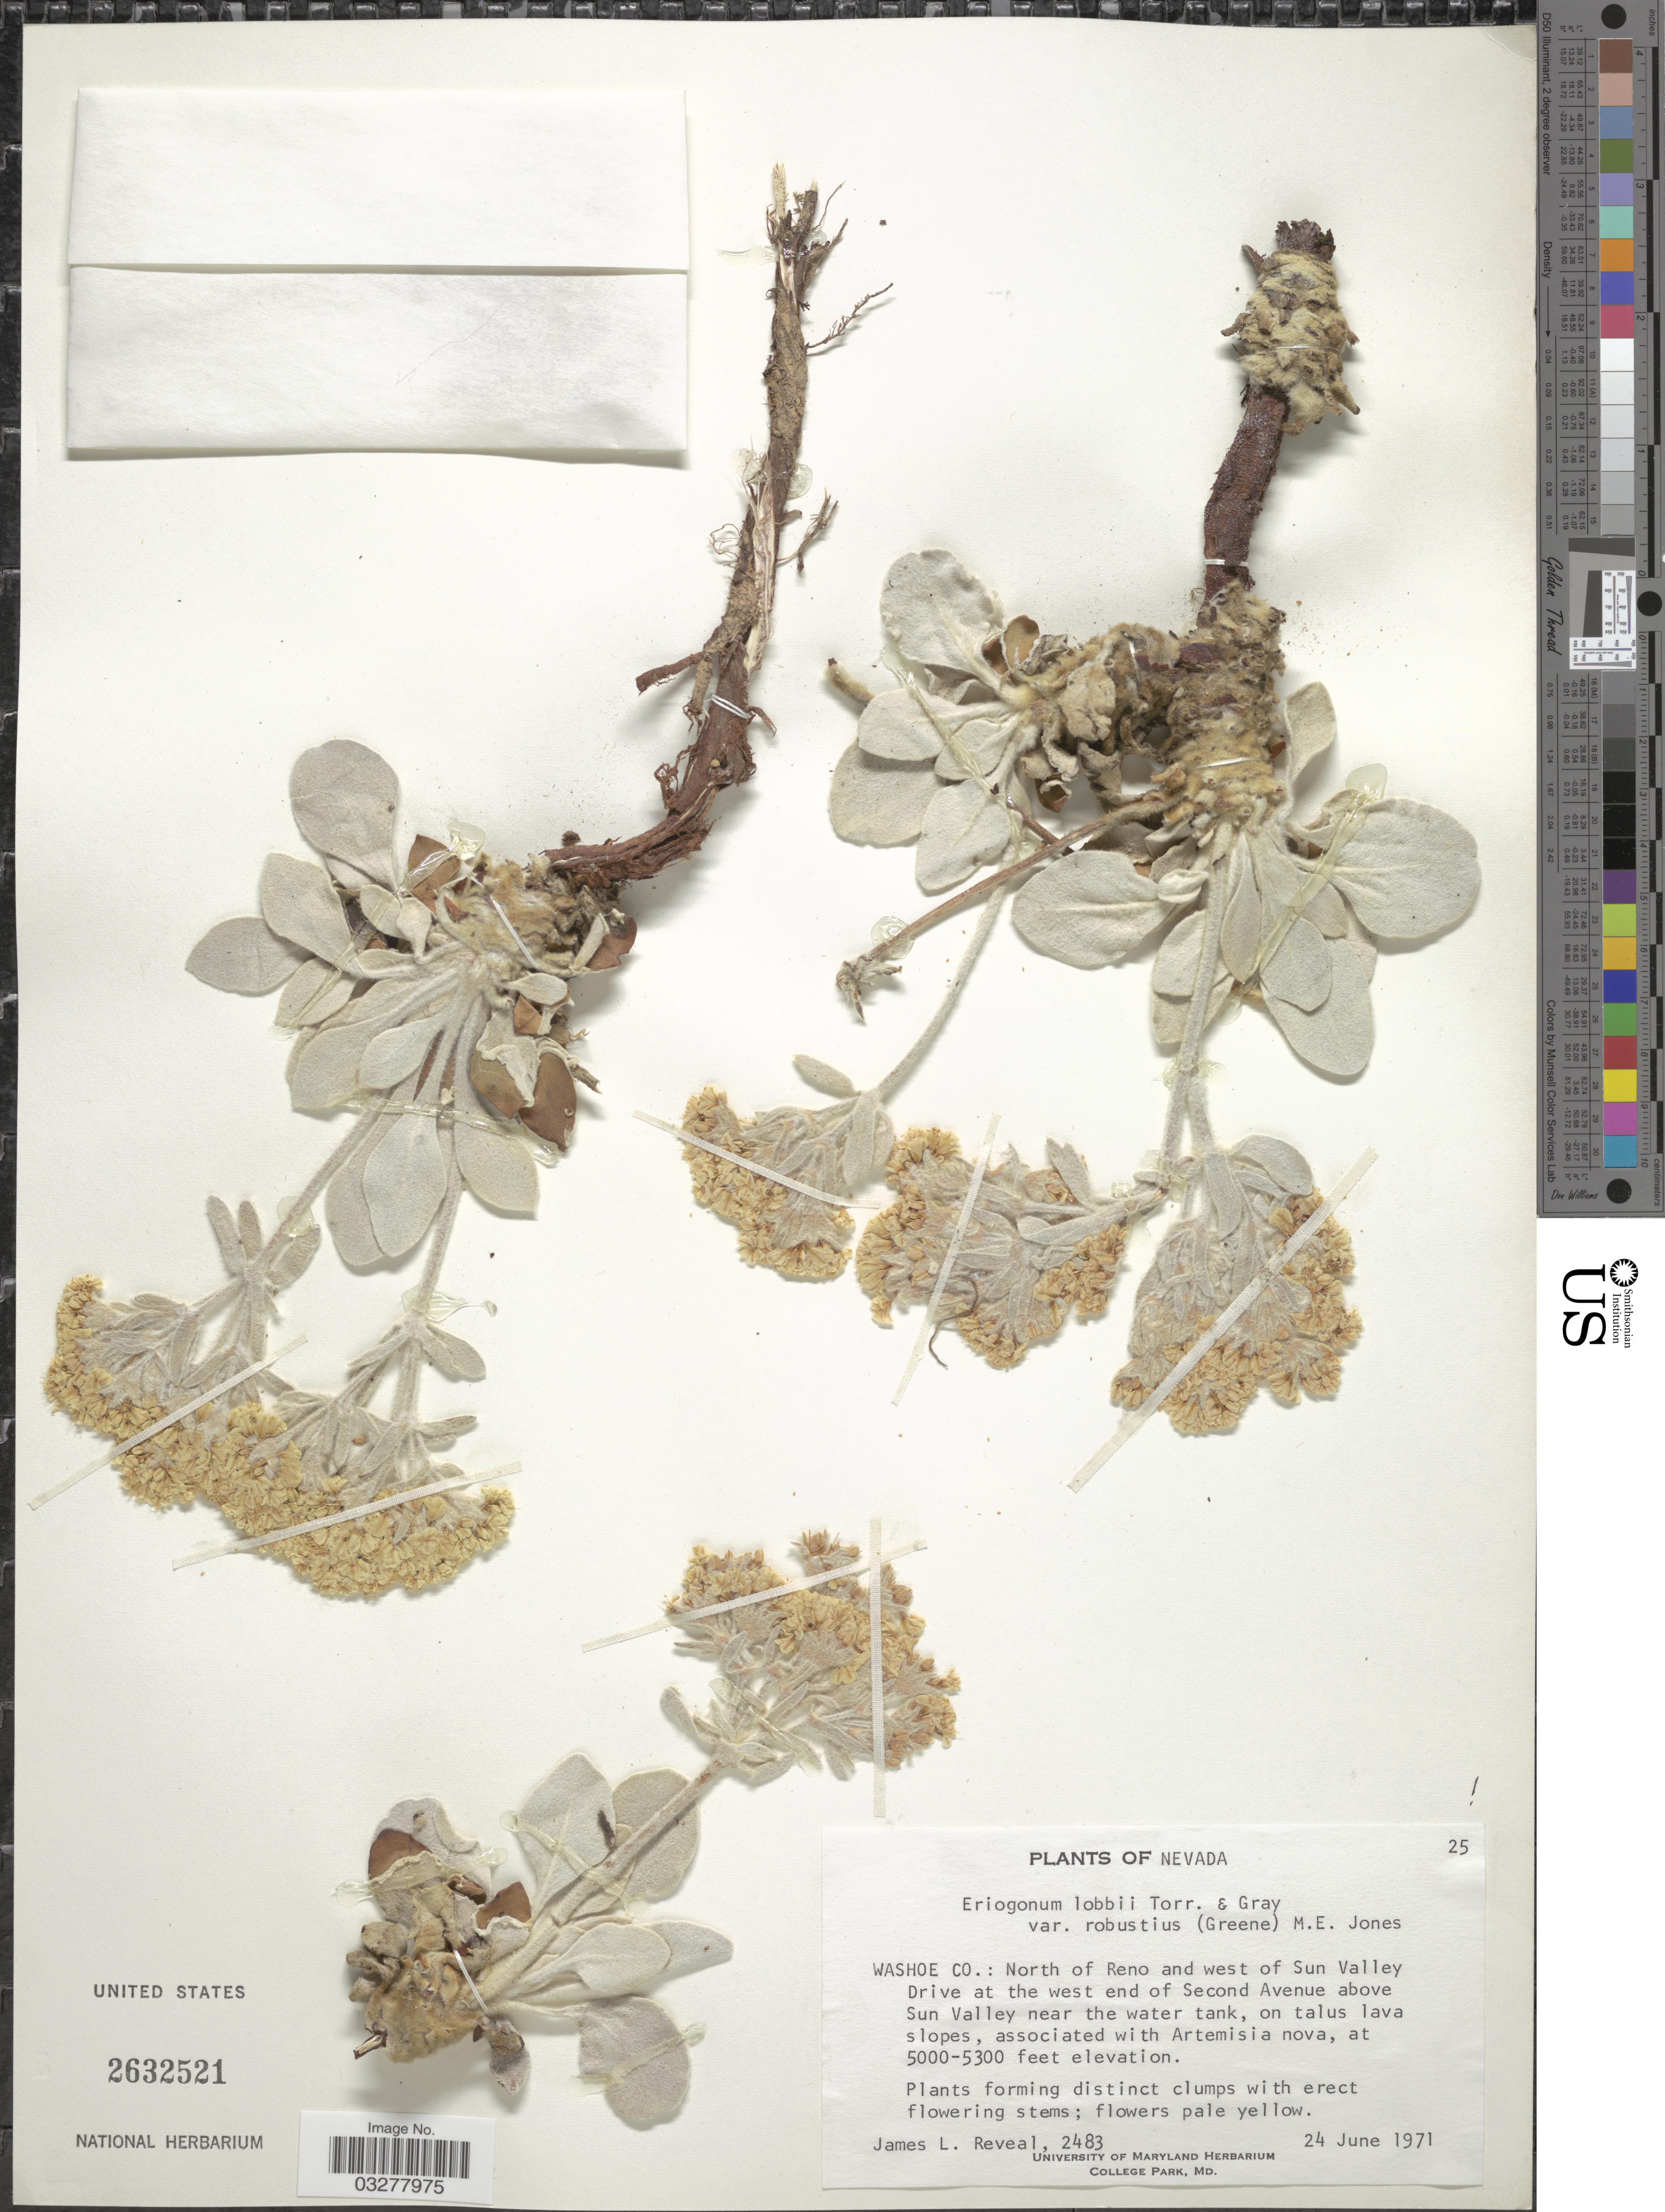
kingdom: Plantae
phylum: Tracheophyta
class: Magnoliopsida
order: Caryophyllales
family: Polygonaceae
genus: Eriogonum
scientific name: Eriogonum lobbii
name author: Torr. & A. Gray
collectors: J. L. Reveal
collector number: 2483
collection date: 1971-06-24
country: United States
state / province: Nevada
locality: Washoe Co.: North of Reno and west of Sun Valley Drive at the west end of Second Avenue above Sun Valley near the water tank.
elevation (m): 1524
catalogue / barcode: US 2632521